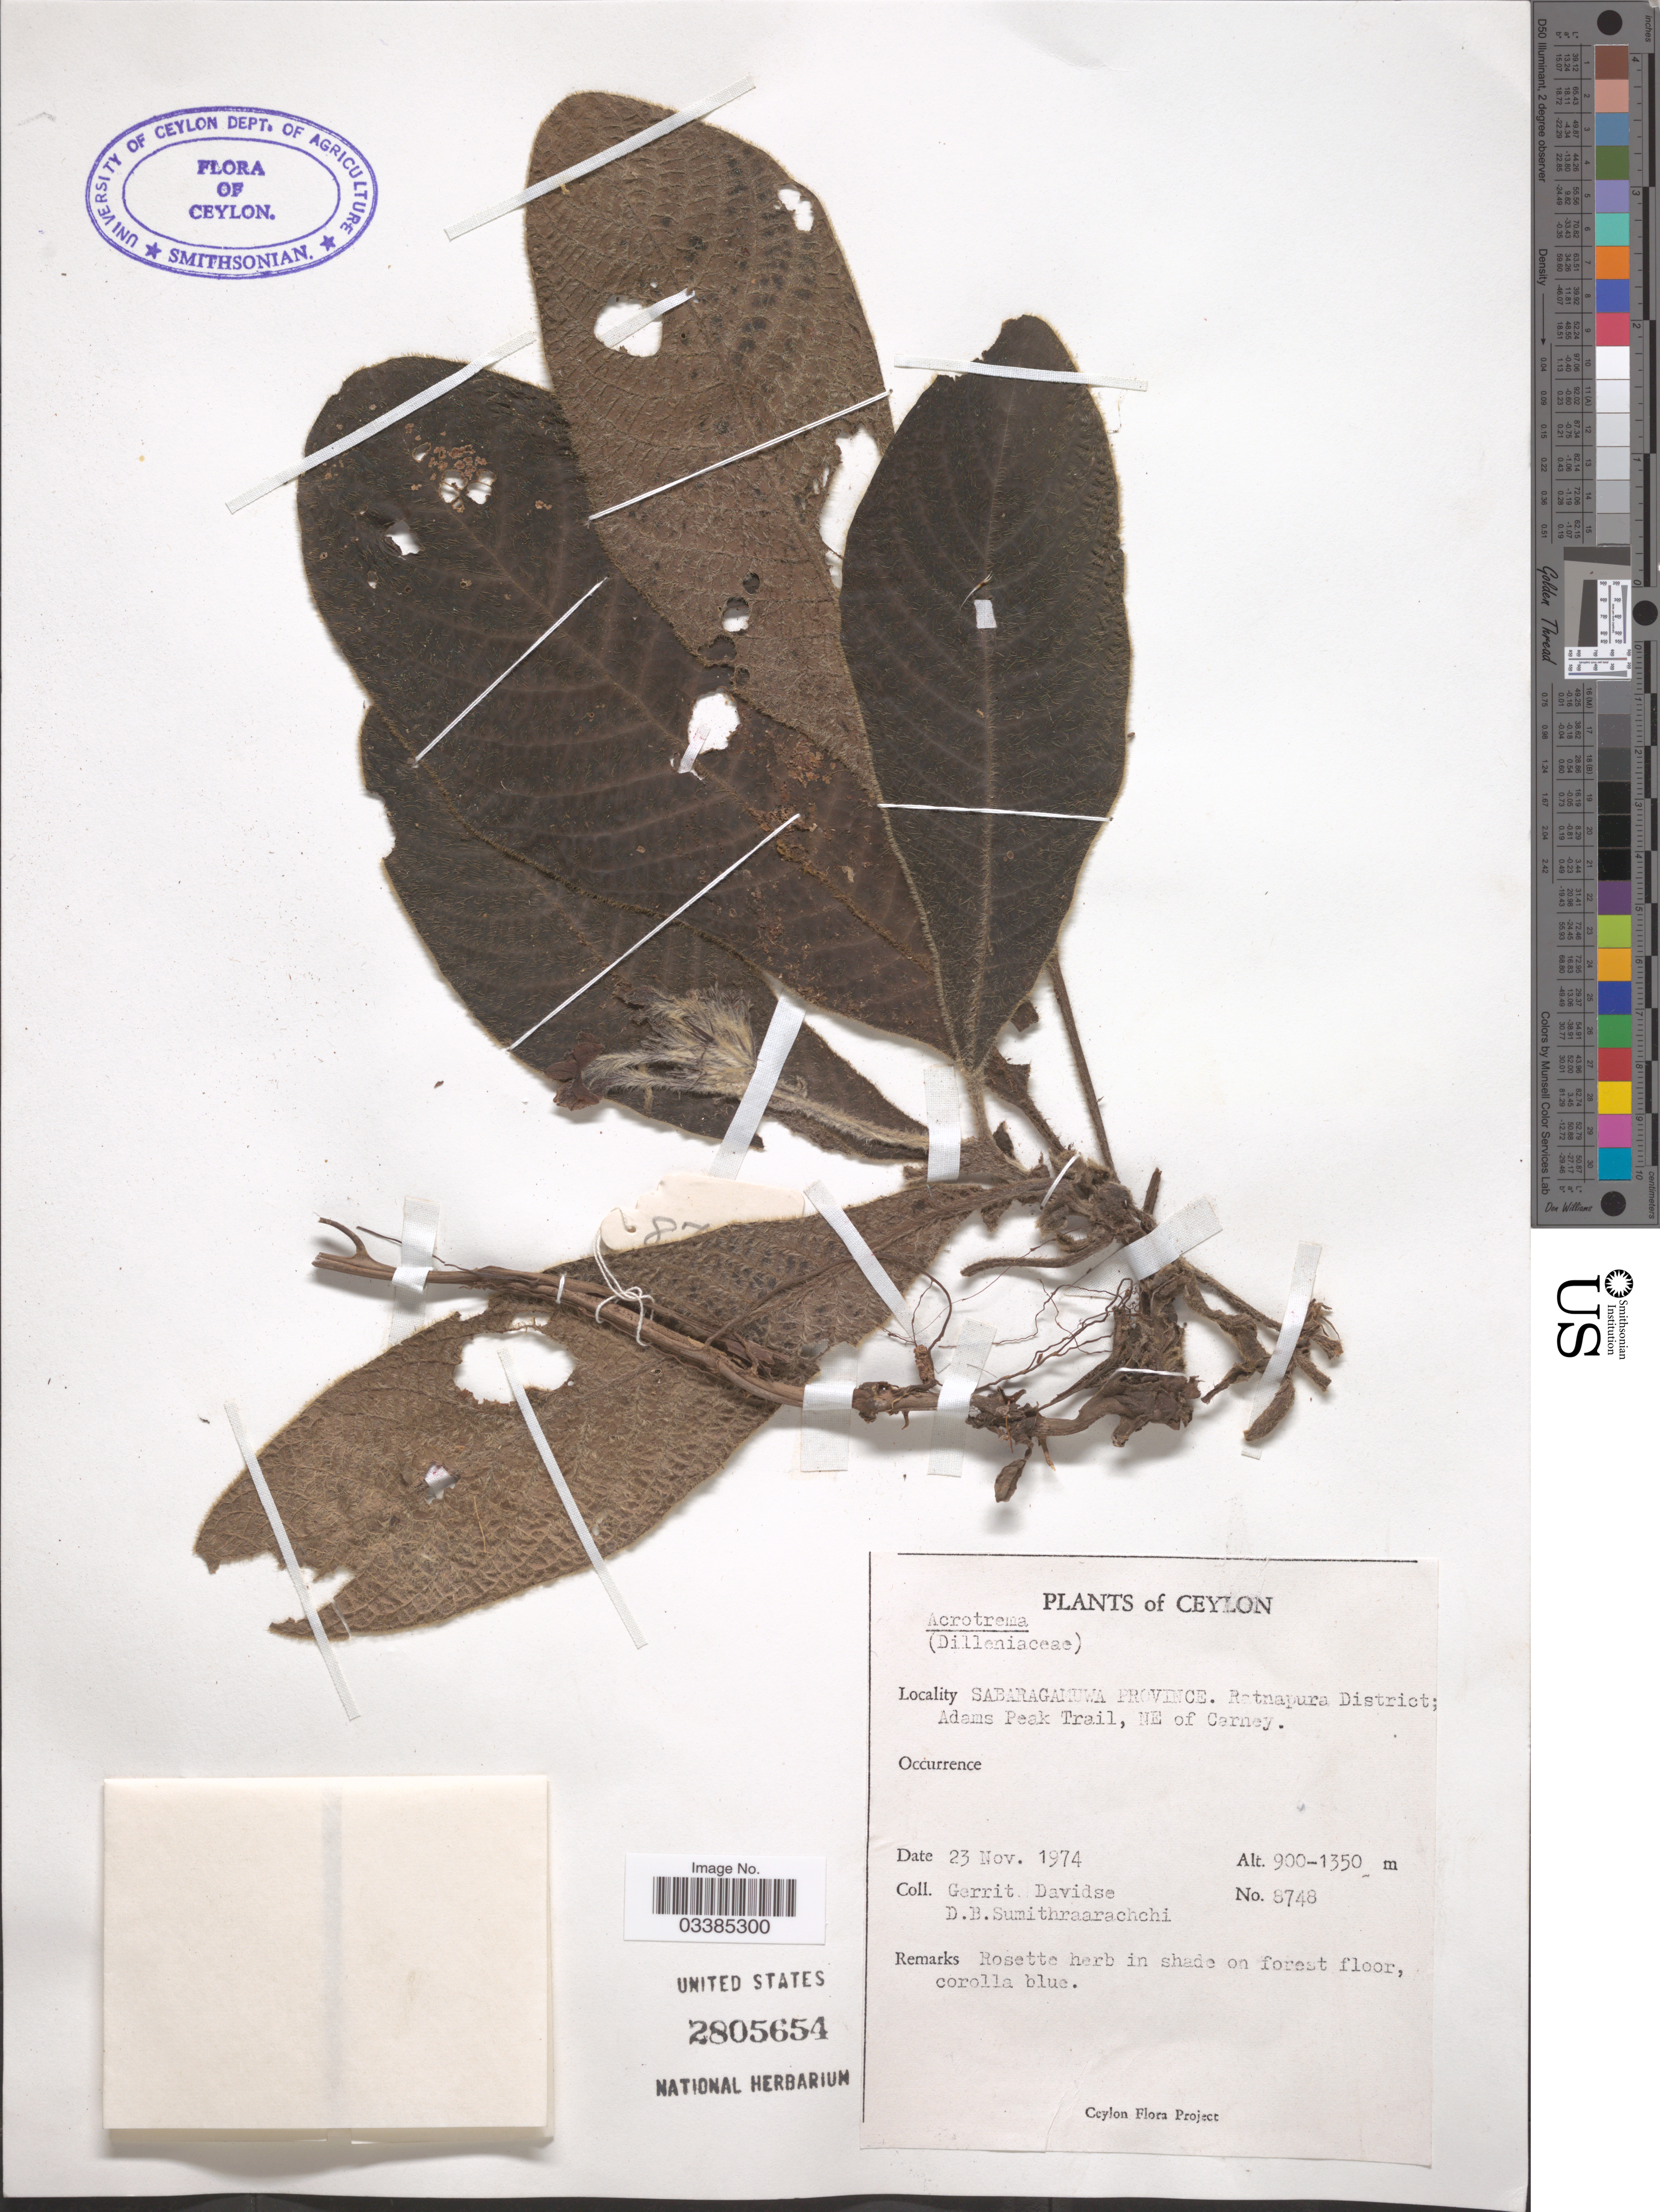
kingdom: Plantae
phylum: Tracheophyta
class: Magnoliopsida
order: Dilleniales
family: Dilleniaceae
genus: Acrotrema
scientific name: Acrotrema sp.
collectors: G. Davidse & D. B. Sumithraarachchi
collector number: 8748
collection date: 1974-11-23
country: Sri Lanka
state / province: Sabaragamuwa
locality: Ceylon. Ratnapura District; Adams Peak Trail, NE of Carney.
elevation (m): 900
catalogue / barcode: US 2805654